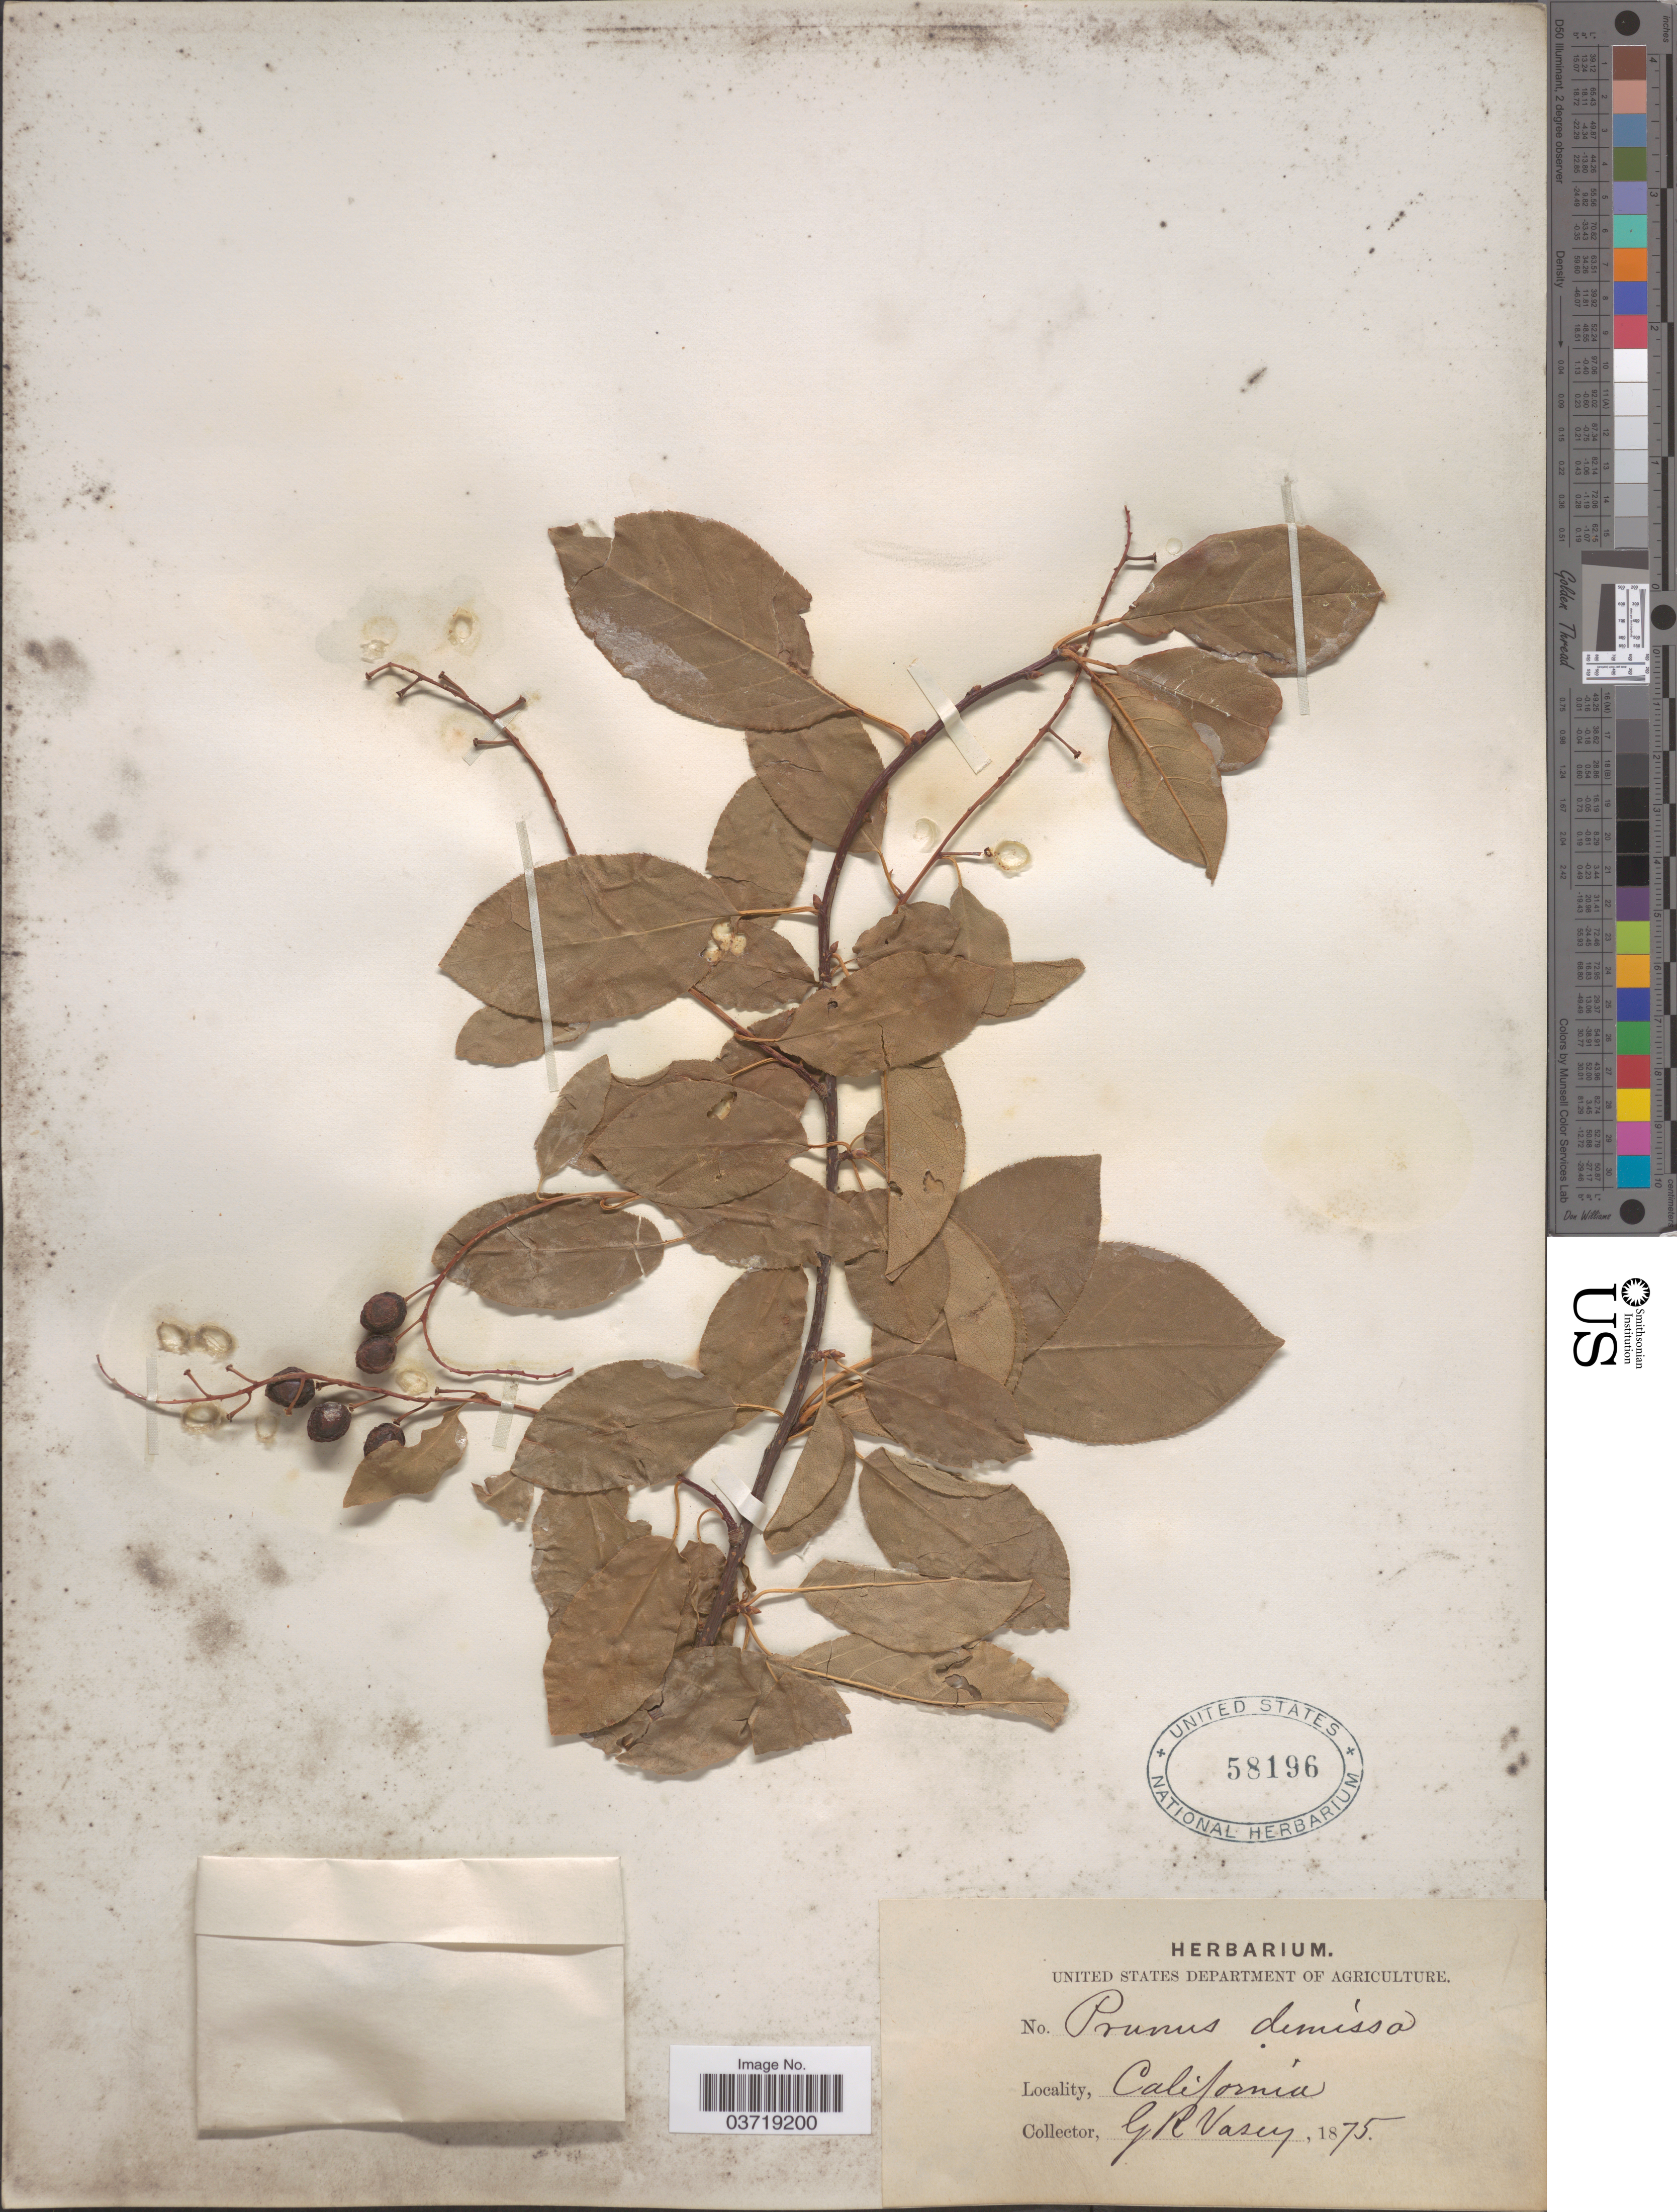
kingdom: Plantae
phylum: Tracheophyta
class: Magnoliopsida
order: Rosales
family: Rosaceae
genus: Prunus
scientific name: Prunus virginiana var. demissa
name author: (Nutt.) Torr.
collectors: G. R. Vasey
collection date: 1875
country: United States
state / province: California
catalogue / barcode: US 58196